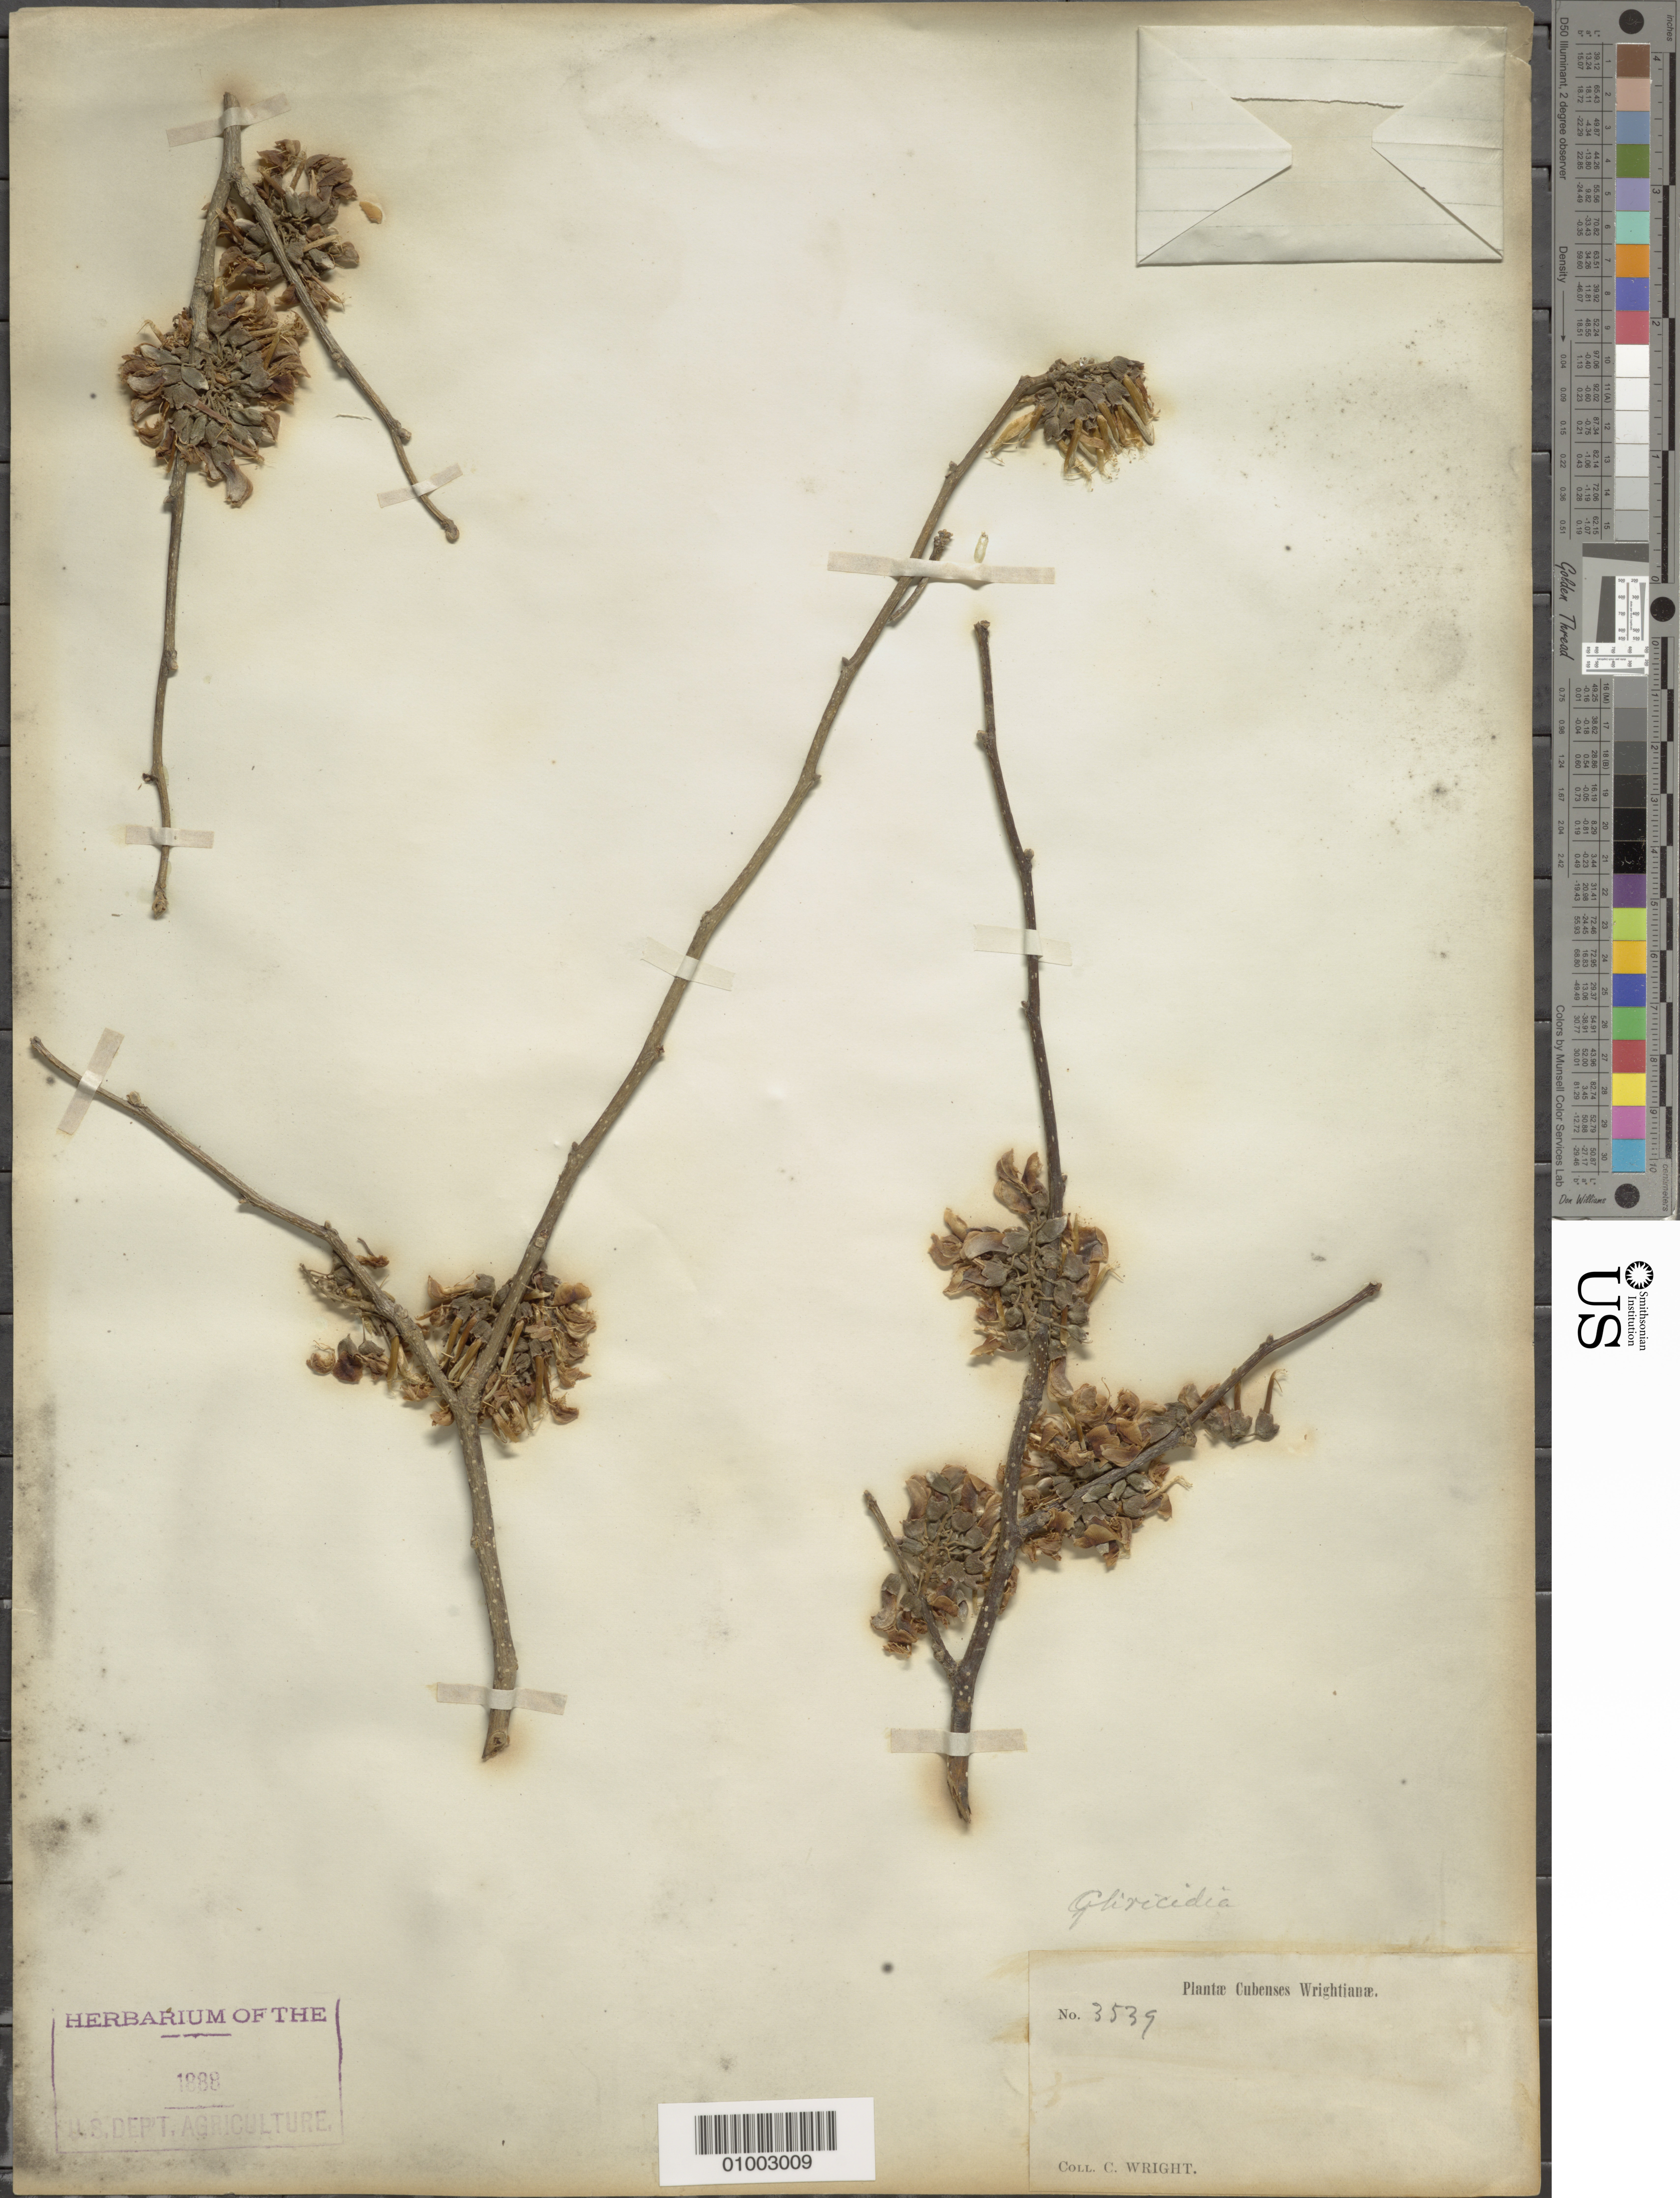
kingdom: Plantae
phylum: Tracheophyta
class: Magnoliopsida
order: Fabales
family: Fabaceae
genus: Gliricidia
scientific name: Gliricidia sepium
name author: (Jacq.) Kunth ex Walp.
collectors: C. Wright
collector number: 3539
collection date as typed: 1856 to -- --- 1867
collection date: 1856/1867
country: Cuba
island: Cuba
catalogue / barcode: US 1888